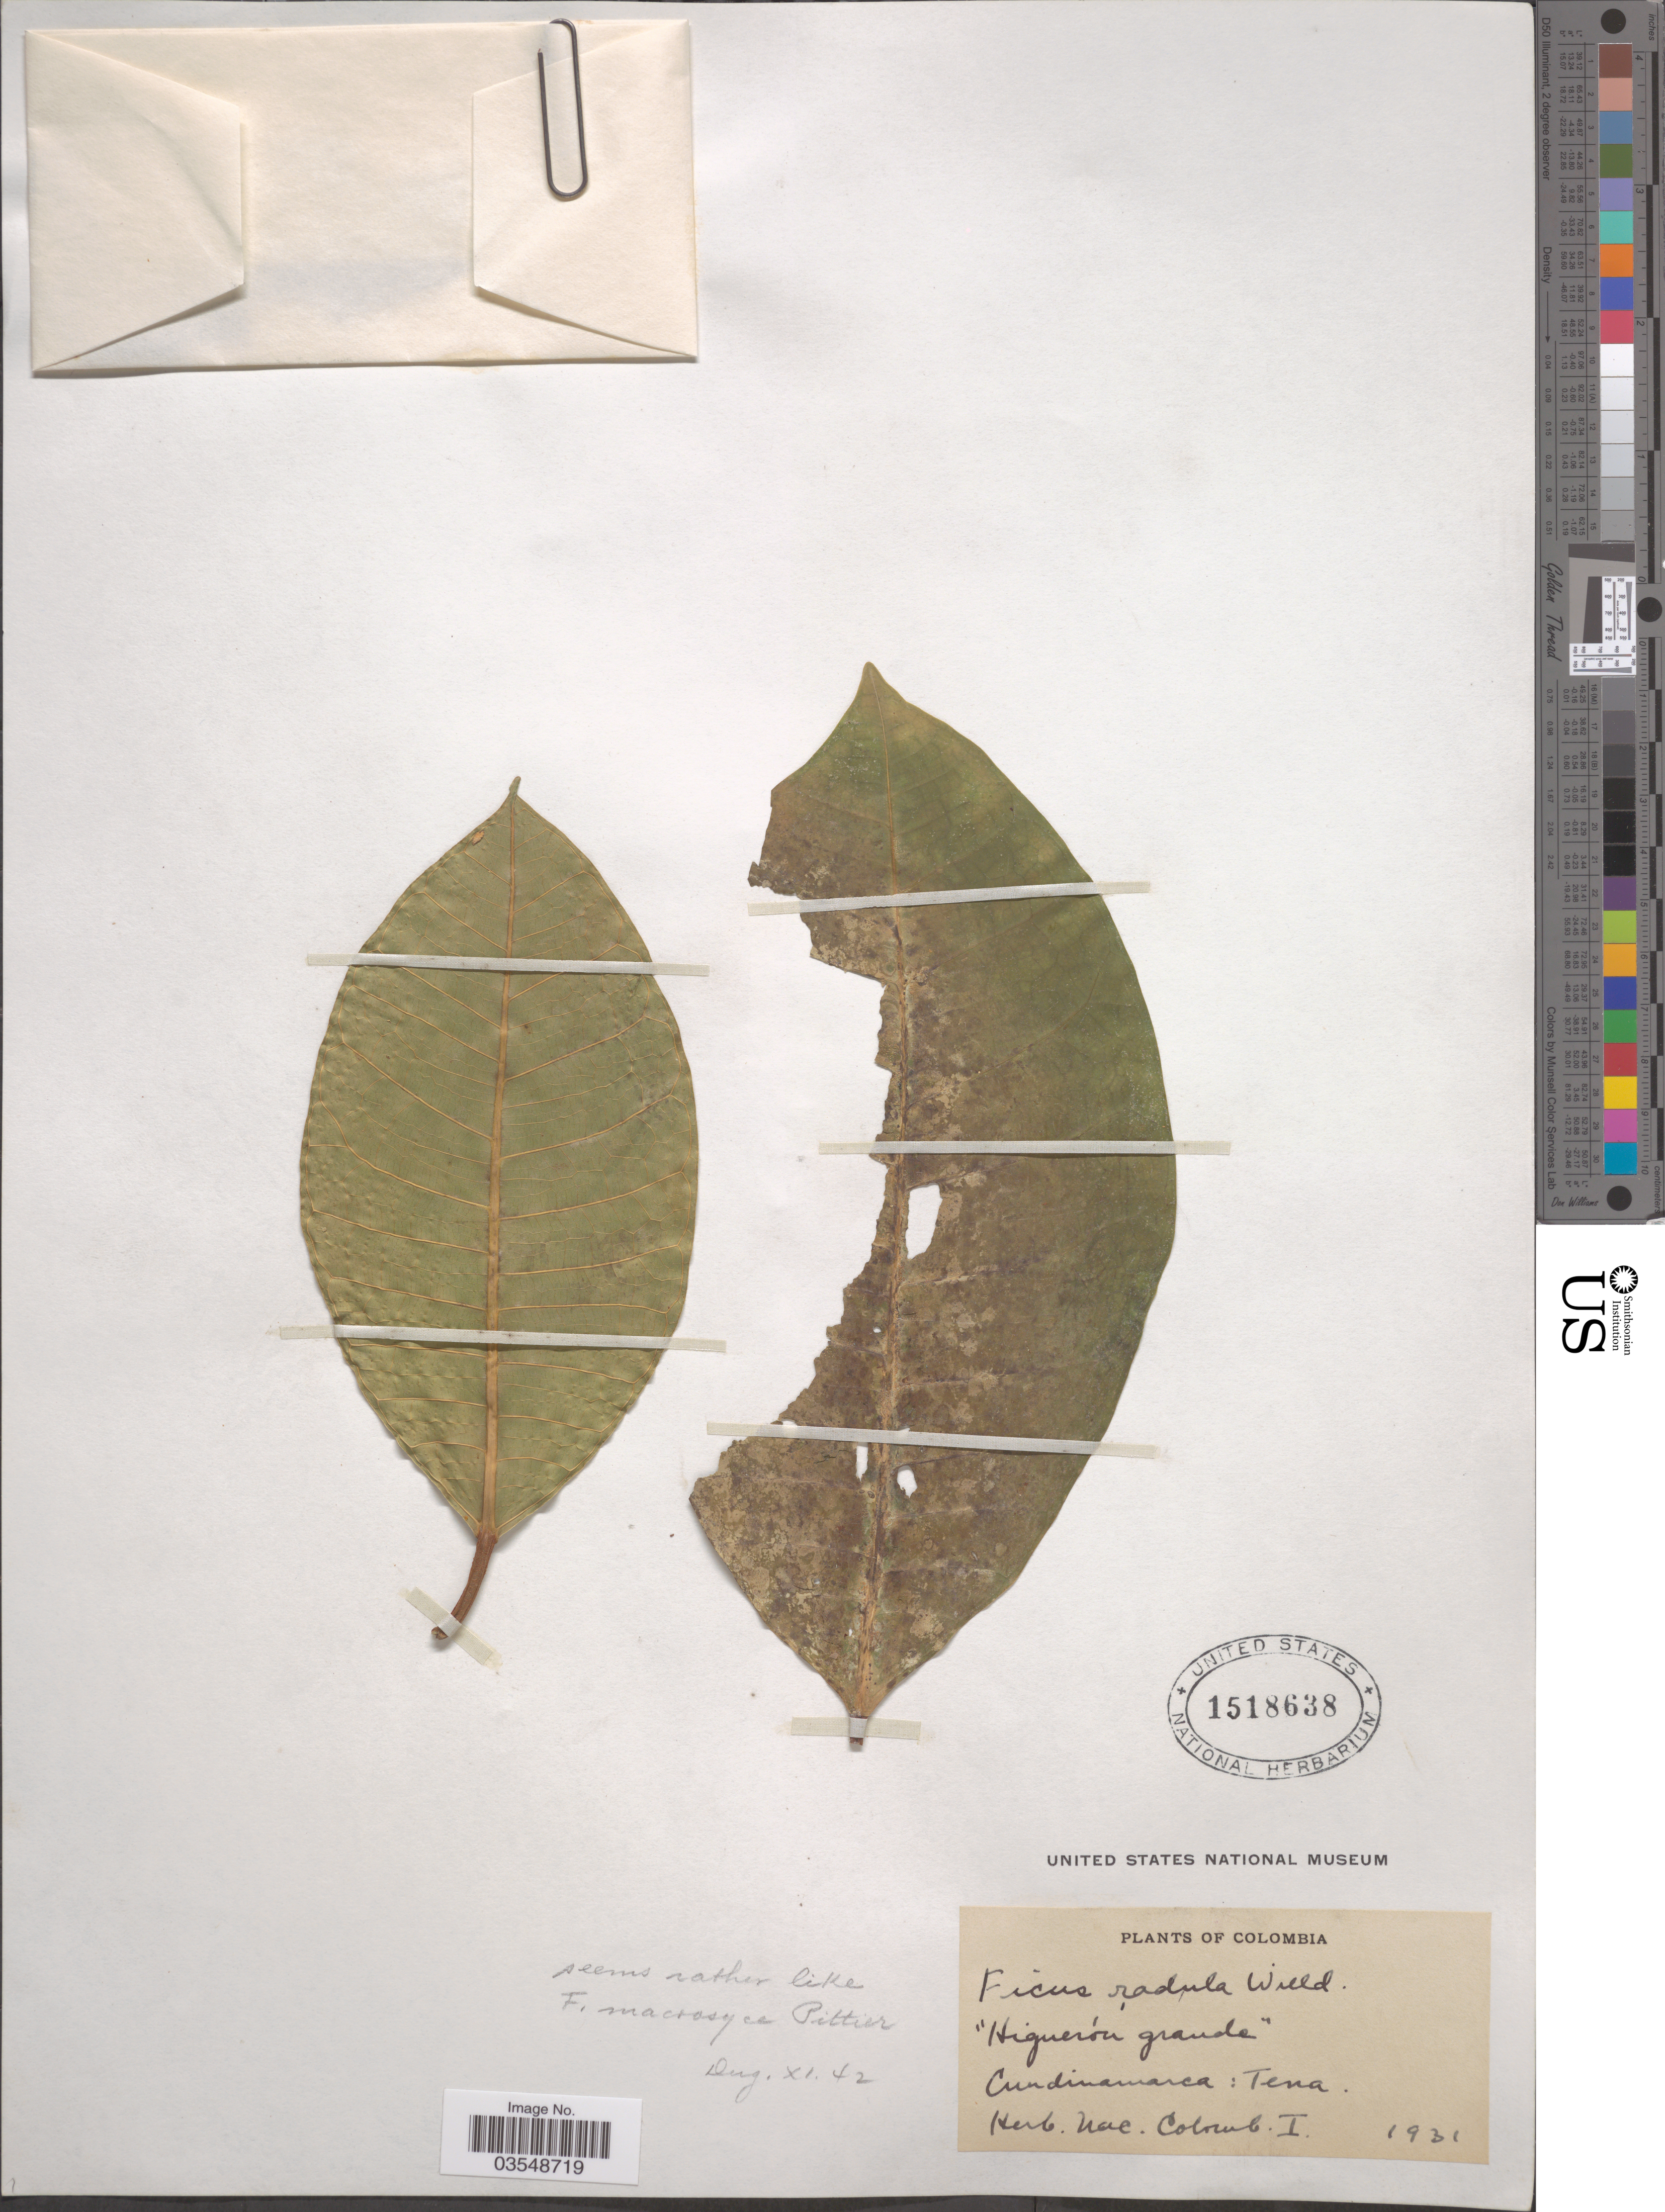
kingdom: Plantae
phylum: Tracheophyta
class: Magnoliopsida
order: Rosales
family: Moraceae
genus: Ficus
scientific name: Ficus macrosyce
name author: Pittier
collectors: ex herb. Nac. Colomb.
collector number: I?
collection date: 1931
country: Colombia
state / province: Cundinamarca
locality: Tena.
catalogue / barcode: US 1518638